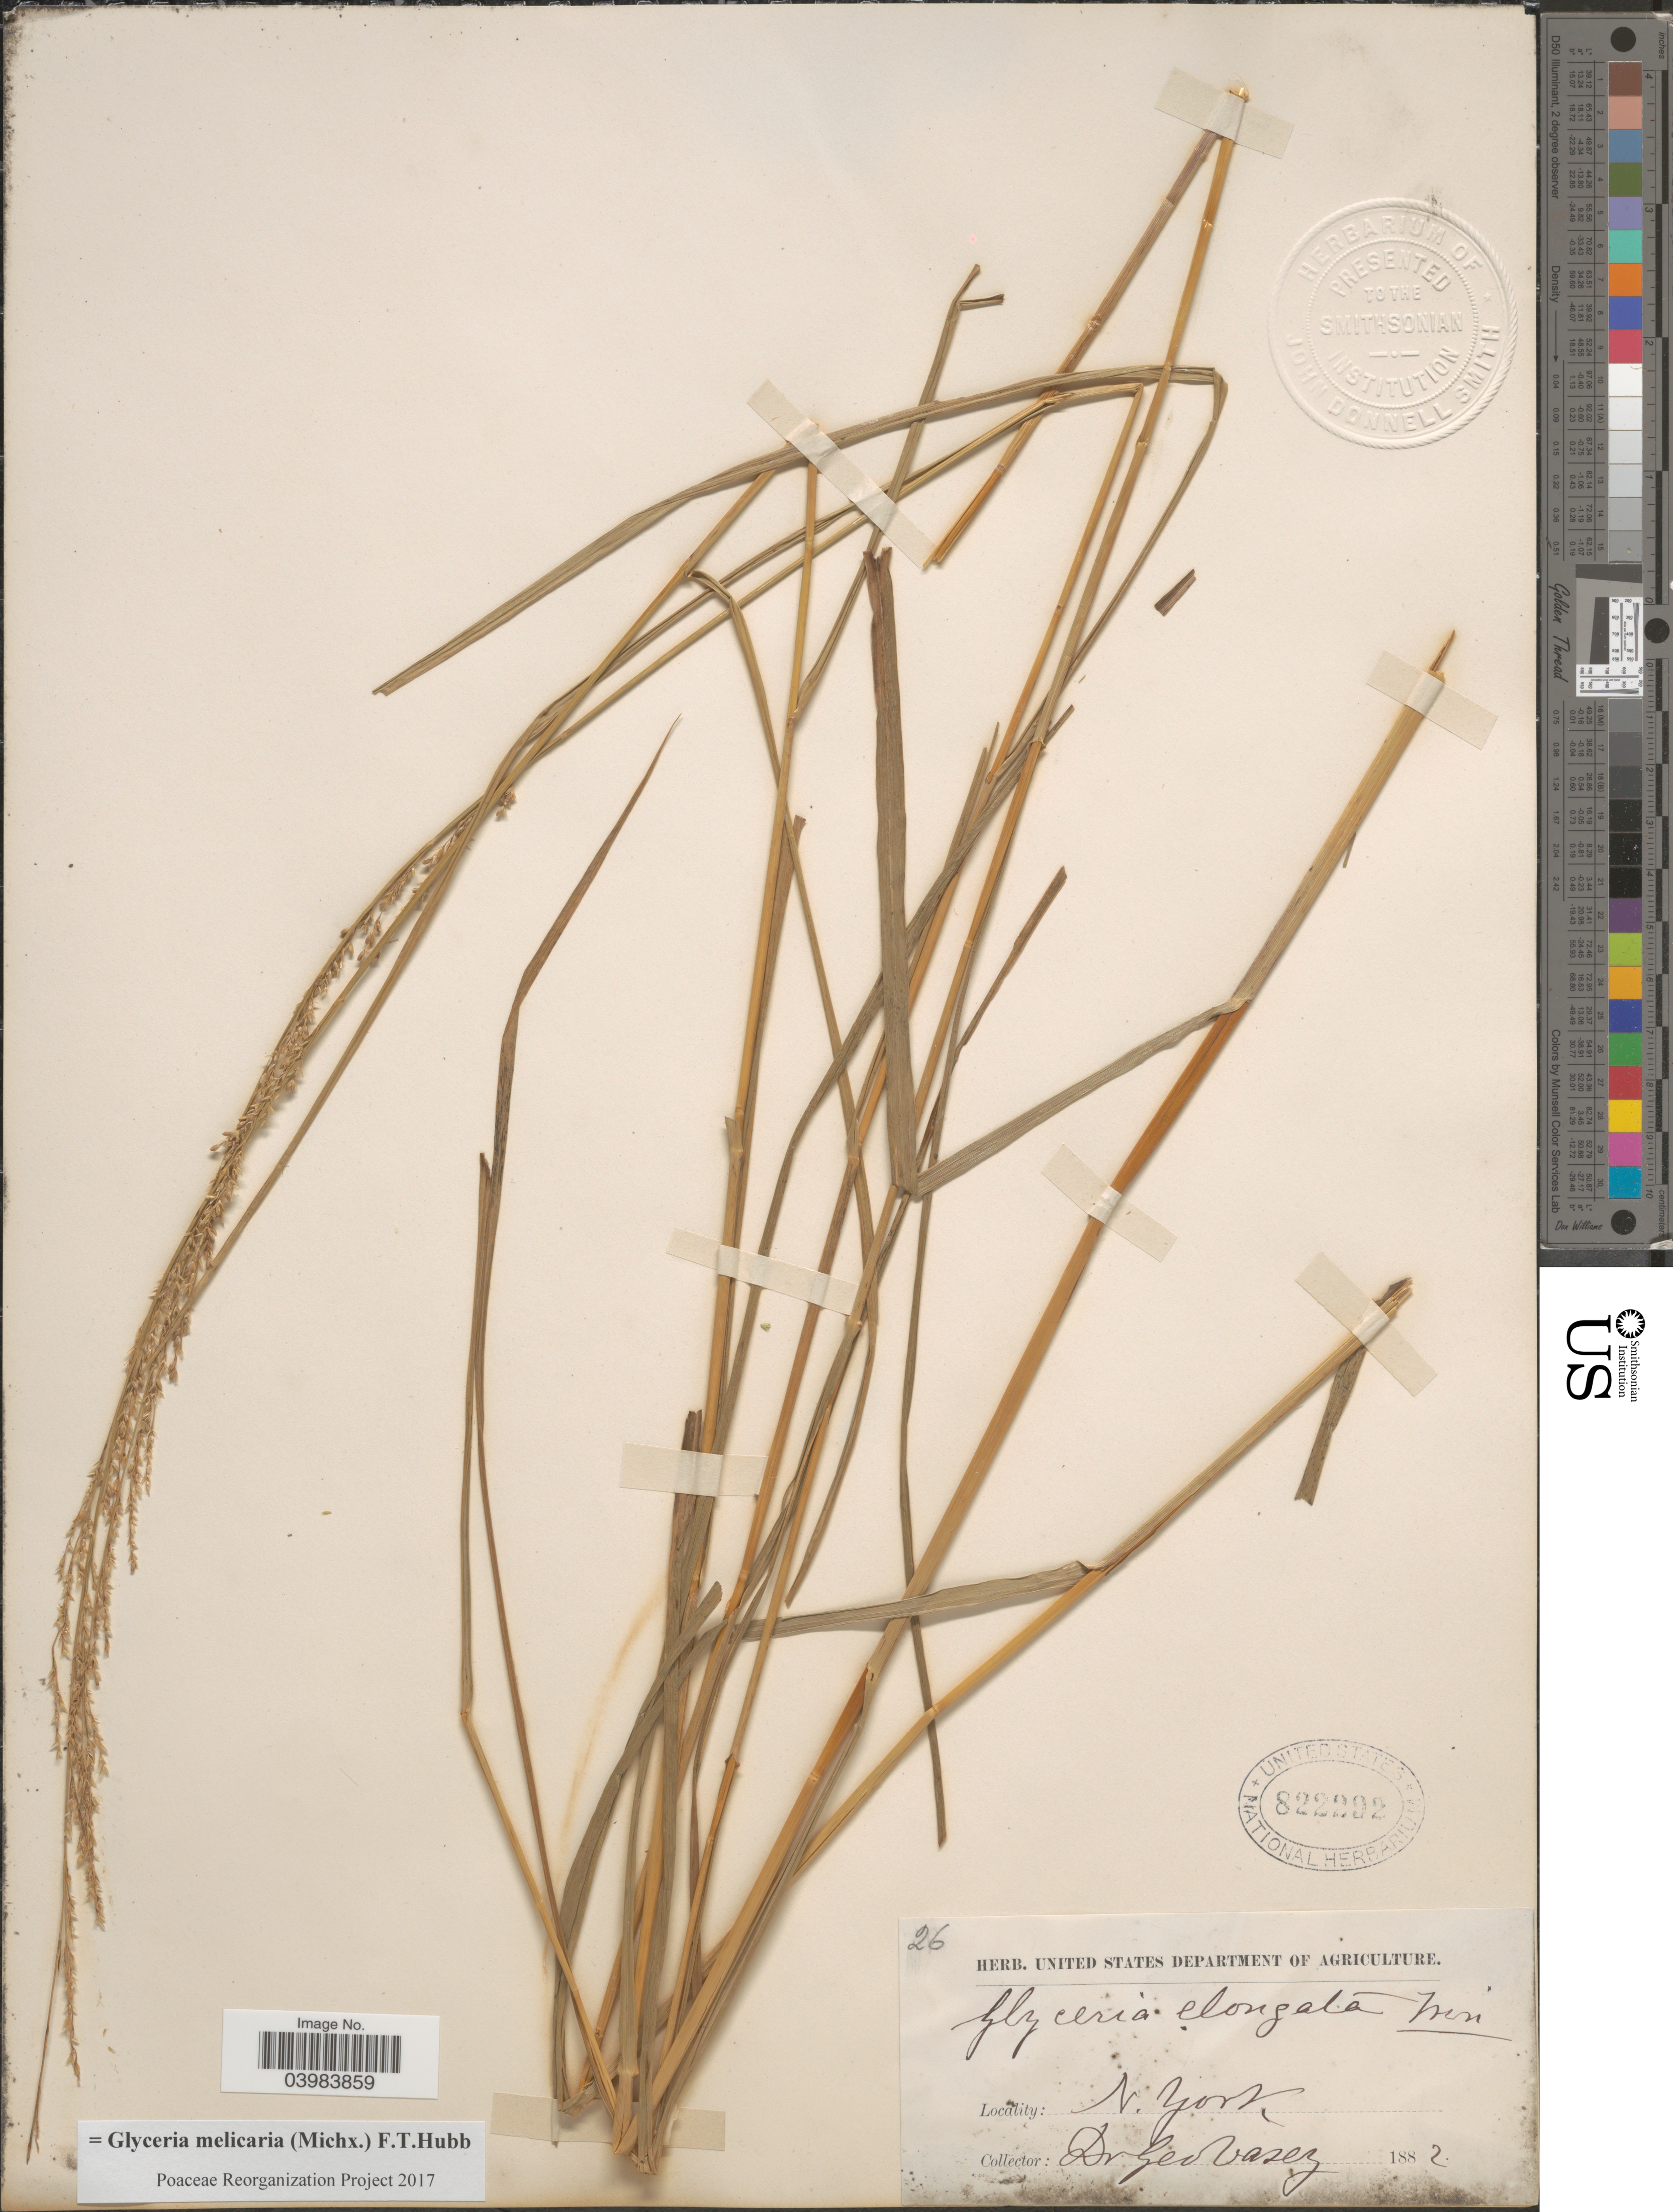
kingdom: Plantae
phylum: Tracheophyta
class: Liliopsida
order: Poales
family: Poaceae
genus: Glyceria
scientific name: Glyceria melicaria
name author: (Michx.) F.T. Hubb.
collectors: G. R. Vasey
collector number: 26?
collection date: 1882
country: United States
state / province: New York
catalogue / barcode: US 822292